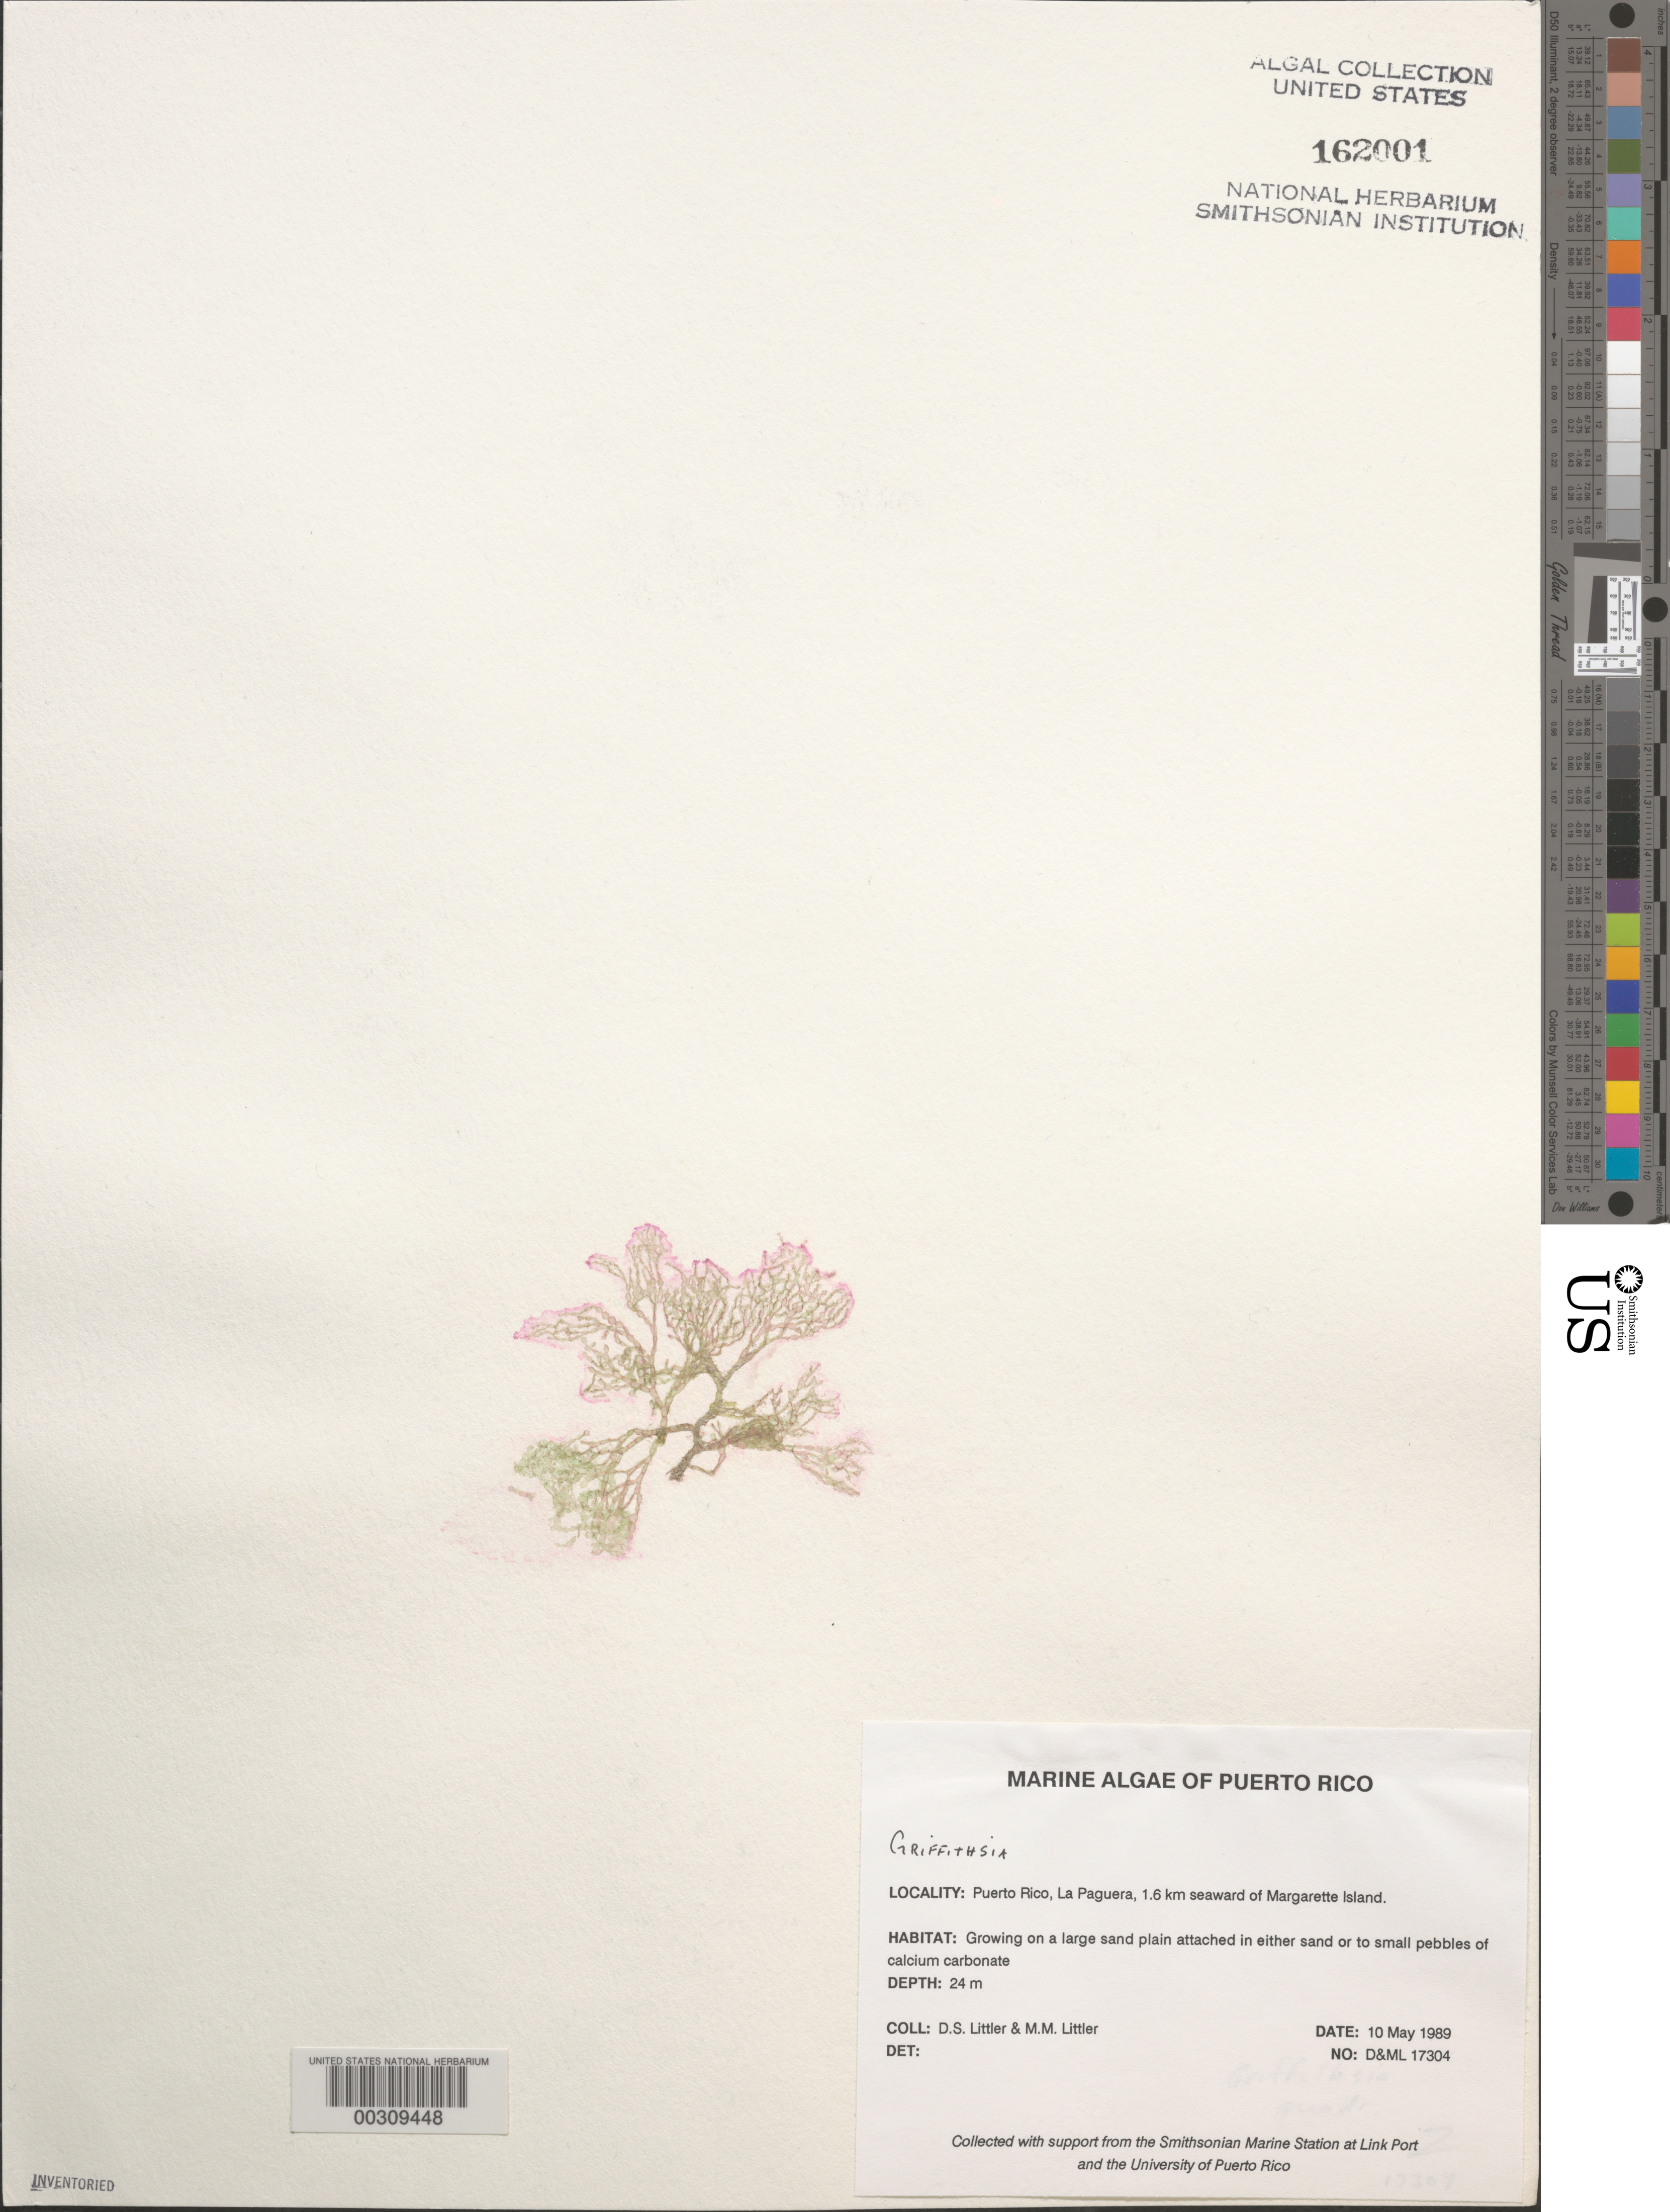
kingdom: Plantae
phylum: Rhodophyta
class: Florideophyceae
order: Ceramiales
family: Wrangeliaceae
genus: Griffithsia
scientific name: Griffithsia sp.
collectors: D. S. Littler & M. M. Littler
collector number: D&ML 17304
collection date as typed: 10 May 1989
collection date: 1989-05-10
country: Puerto Rico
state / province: Lajas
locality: La parguera, 1.6 km seaward of margarette island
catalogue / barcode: US 162001